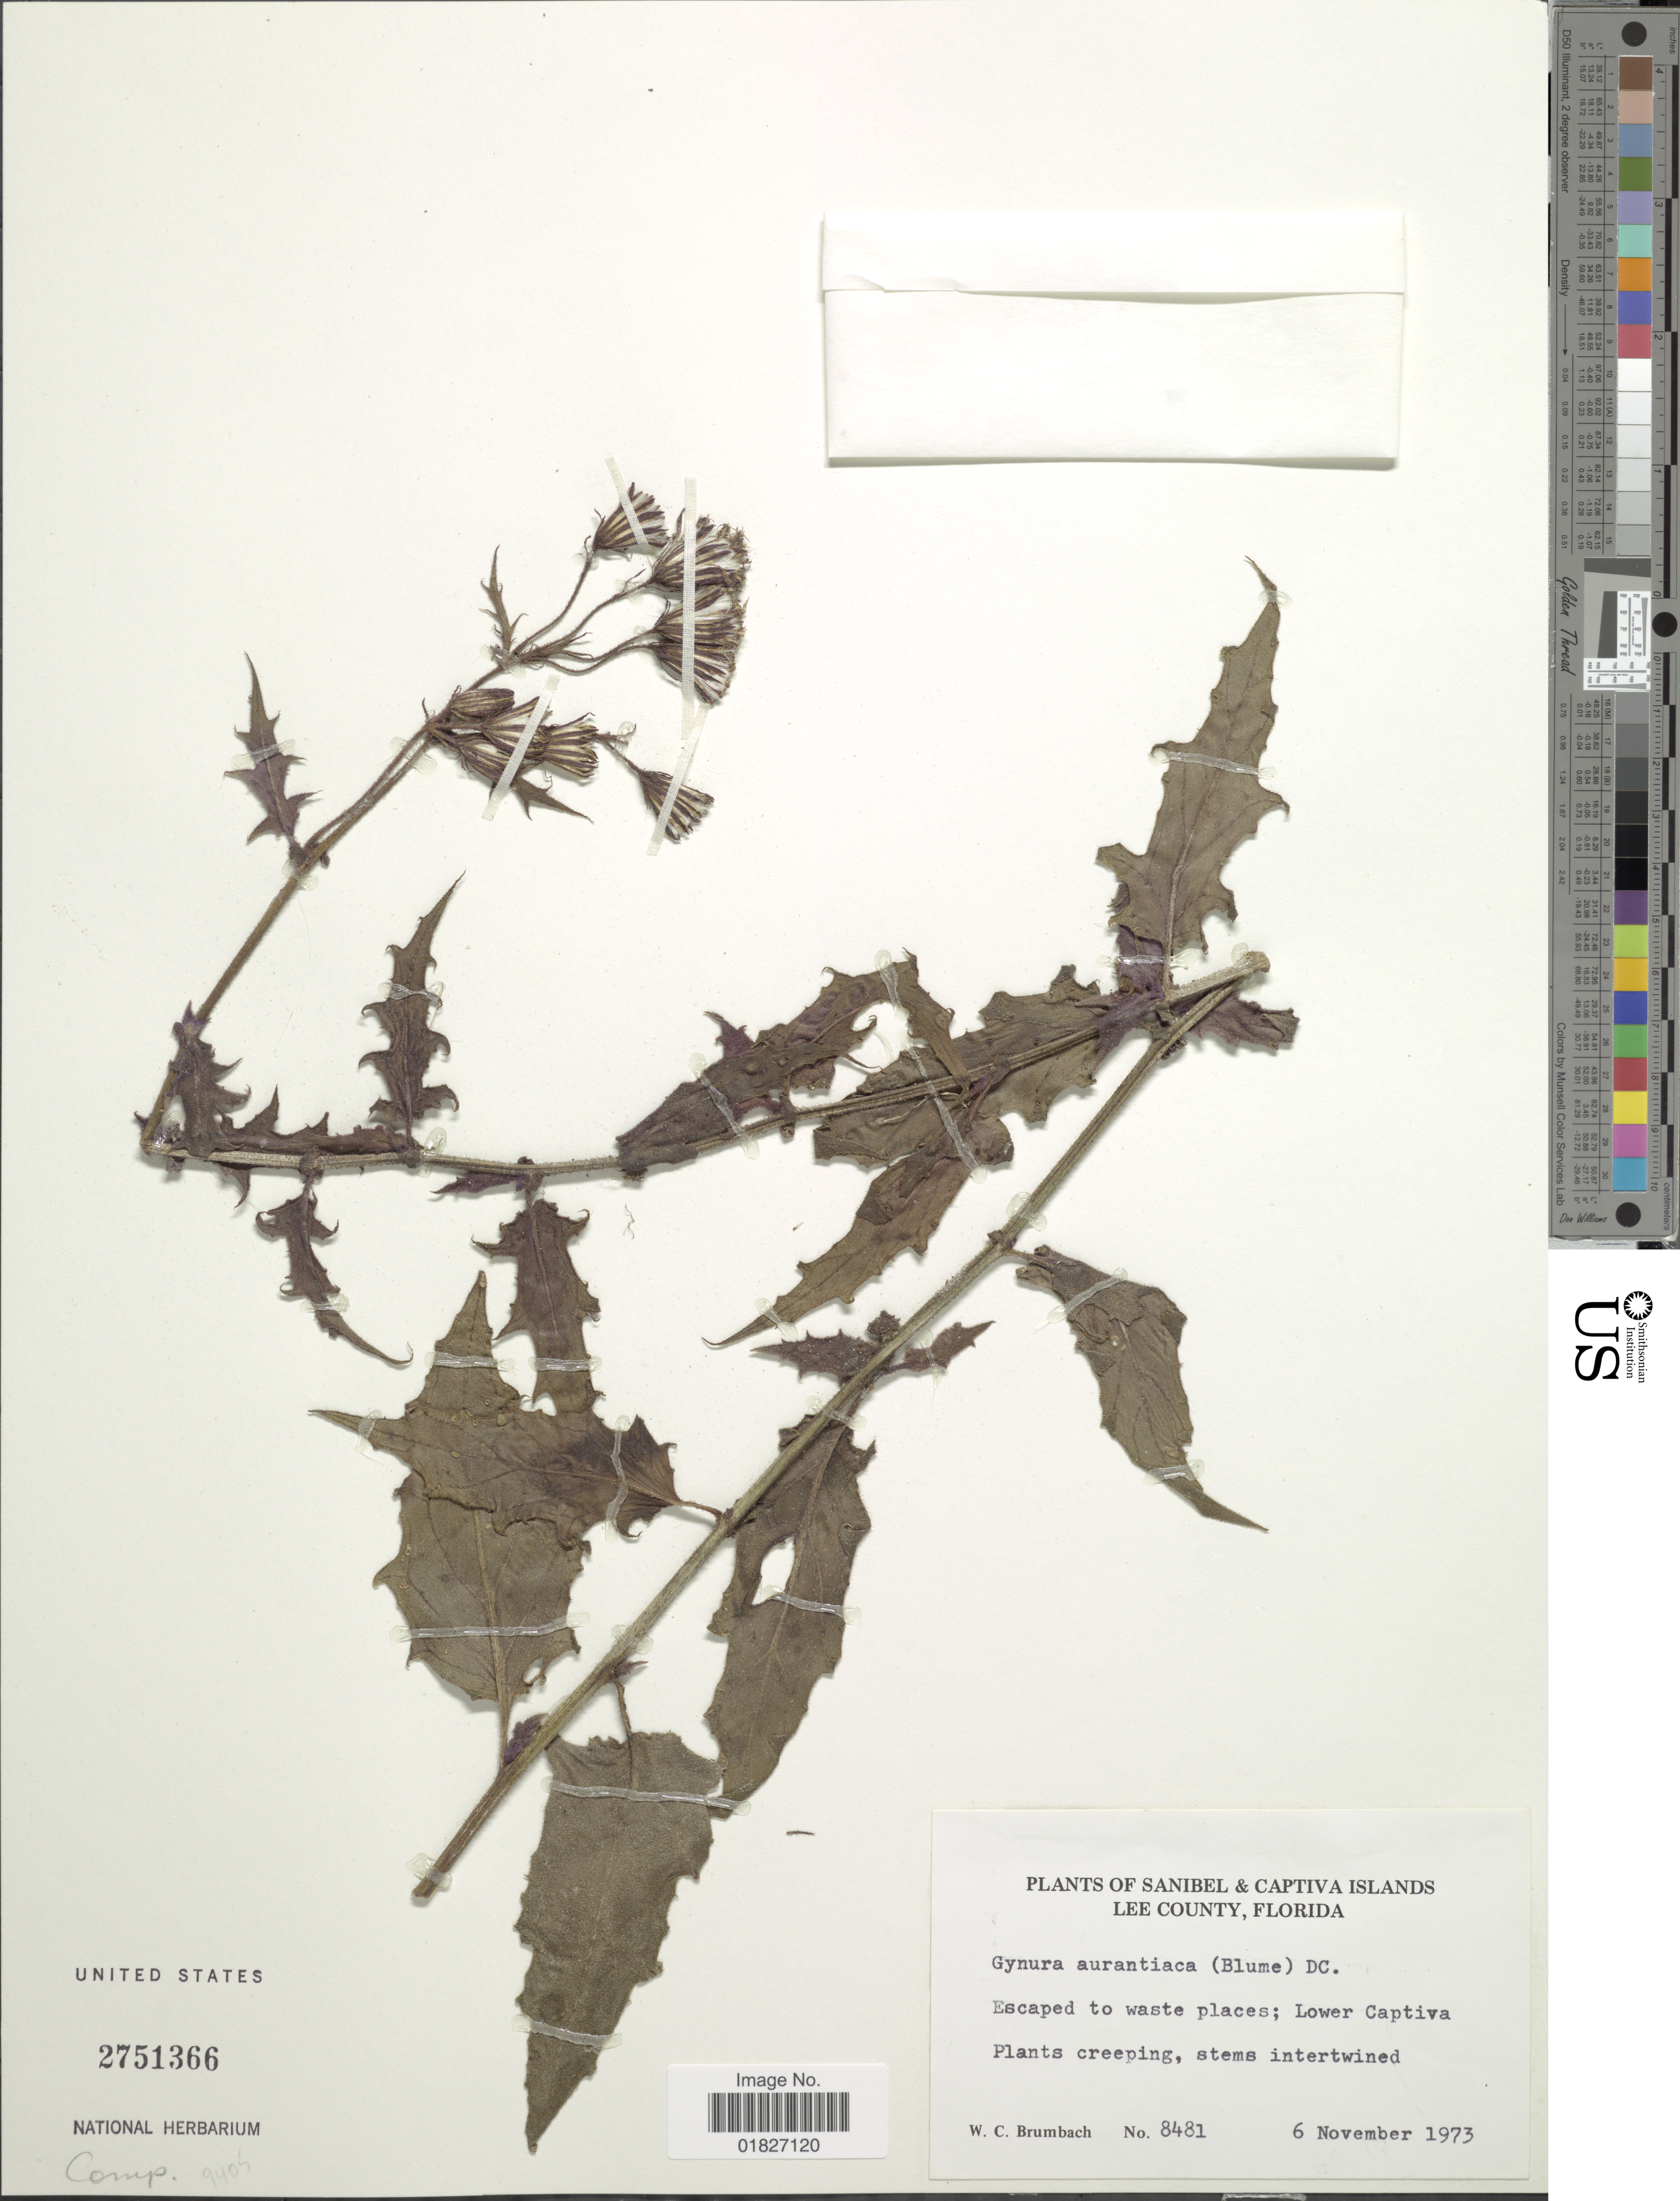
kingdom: Plantae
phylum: Tracheophyta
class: Magnoliopsida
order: Asterales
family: Asteraceae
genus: Gynura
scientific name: Gynura aurantiaca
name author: (Blume) DC.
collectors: W. C. Brumbach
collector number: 8481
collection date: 1973-11-06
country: United States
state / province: Florida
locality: Sanibel & Captiva Islands, Lee County, Lower Captiva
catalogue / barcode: US 2751366